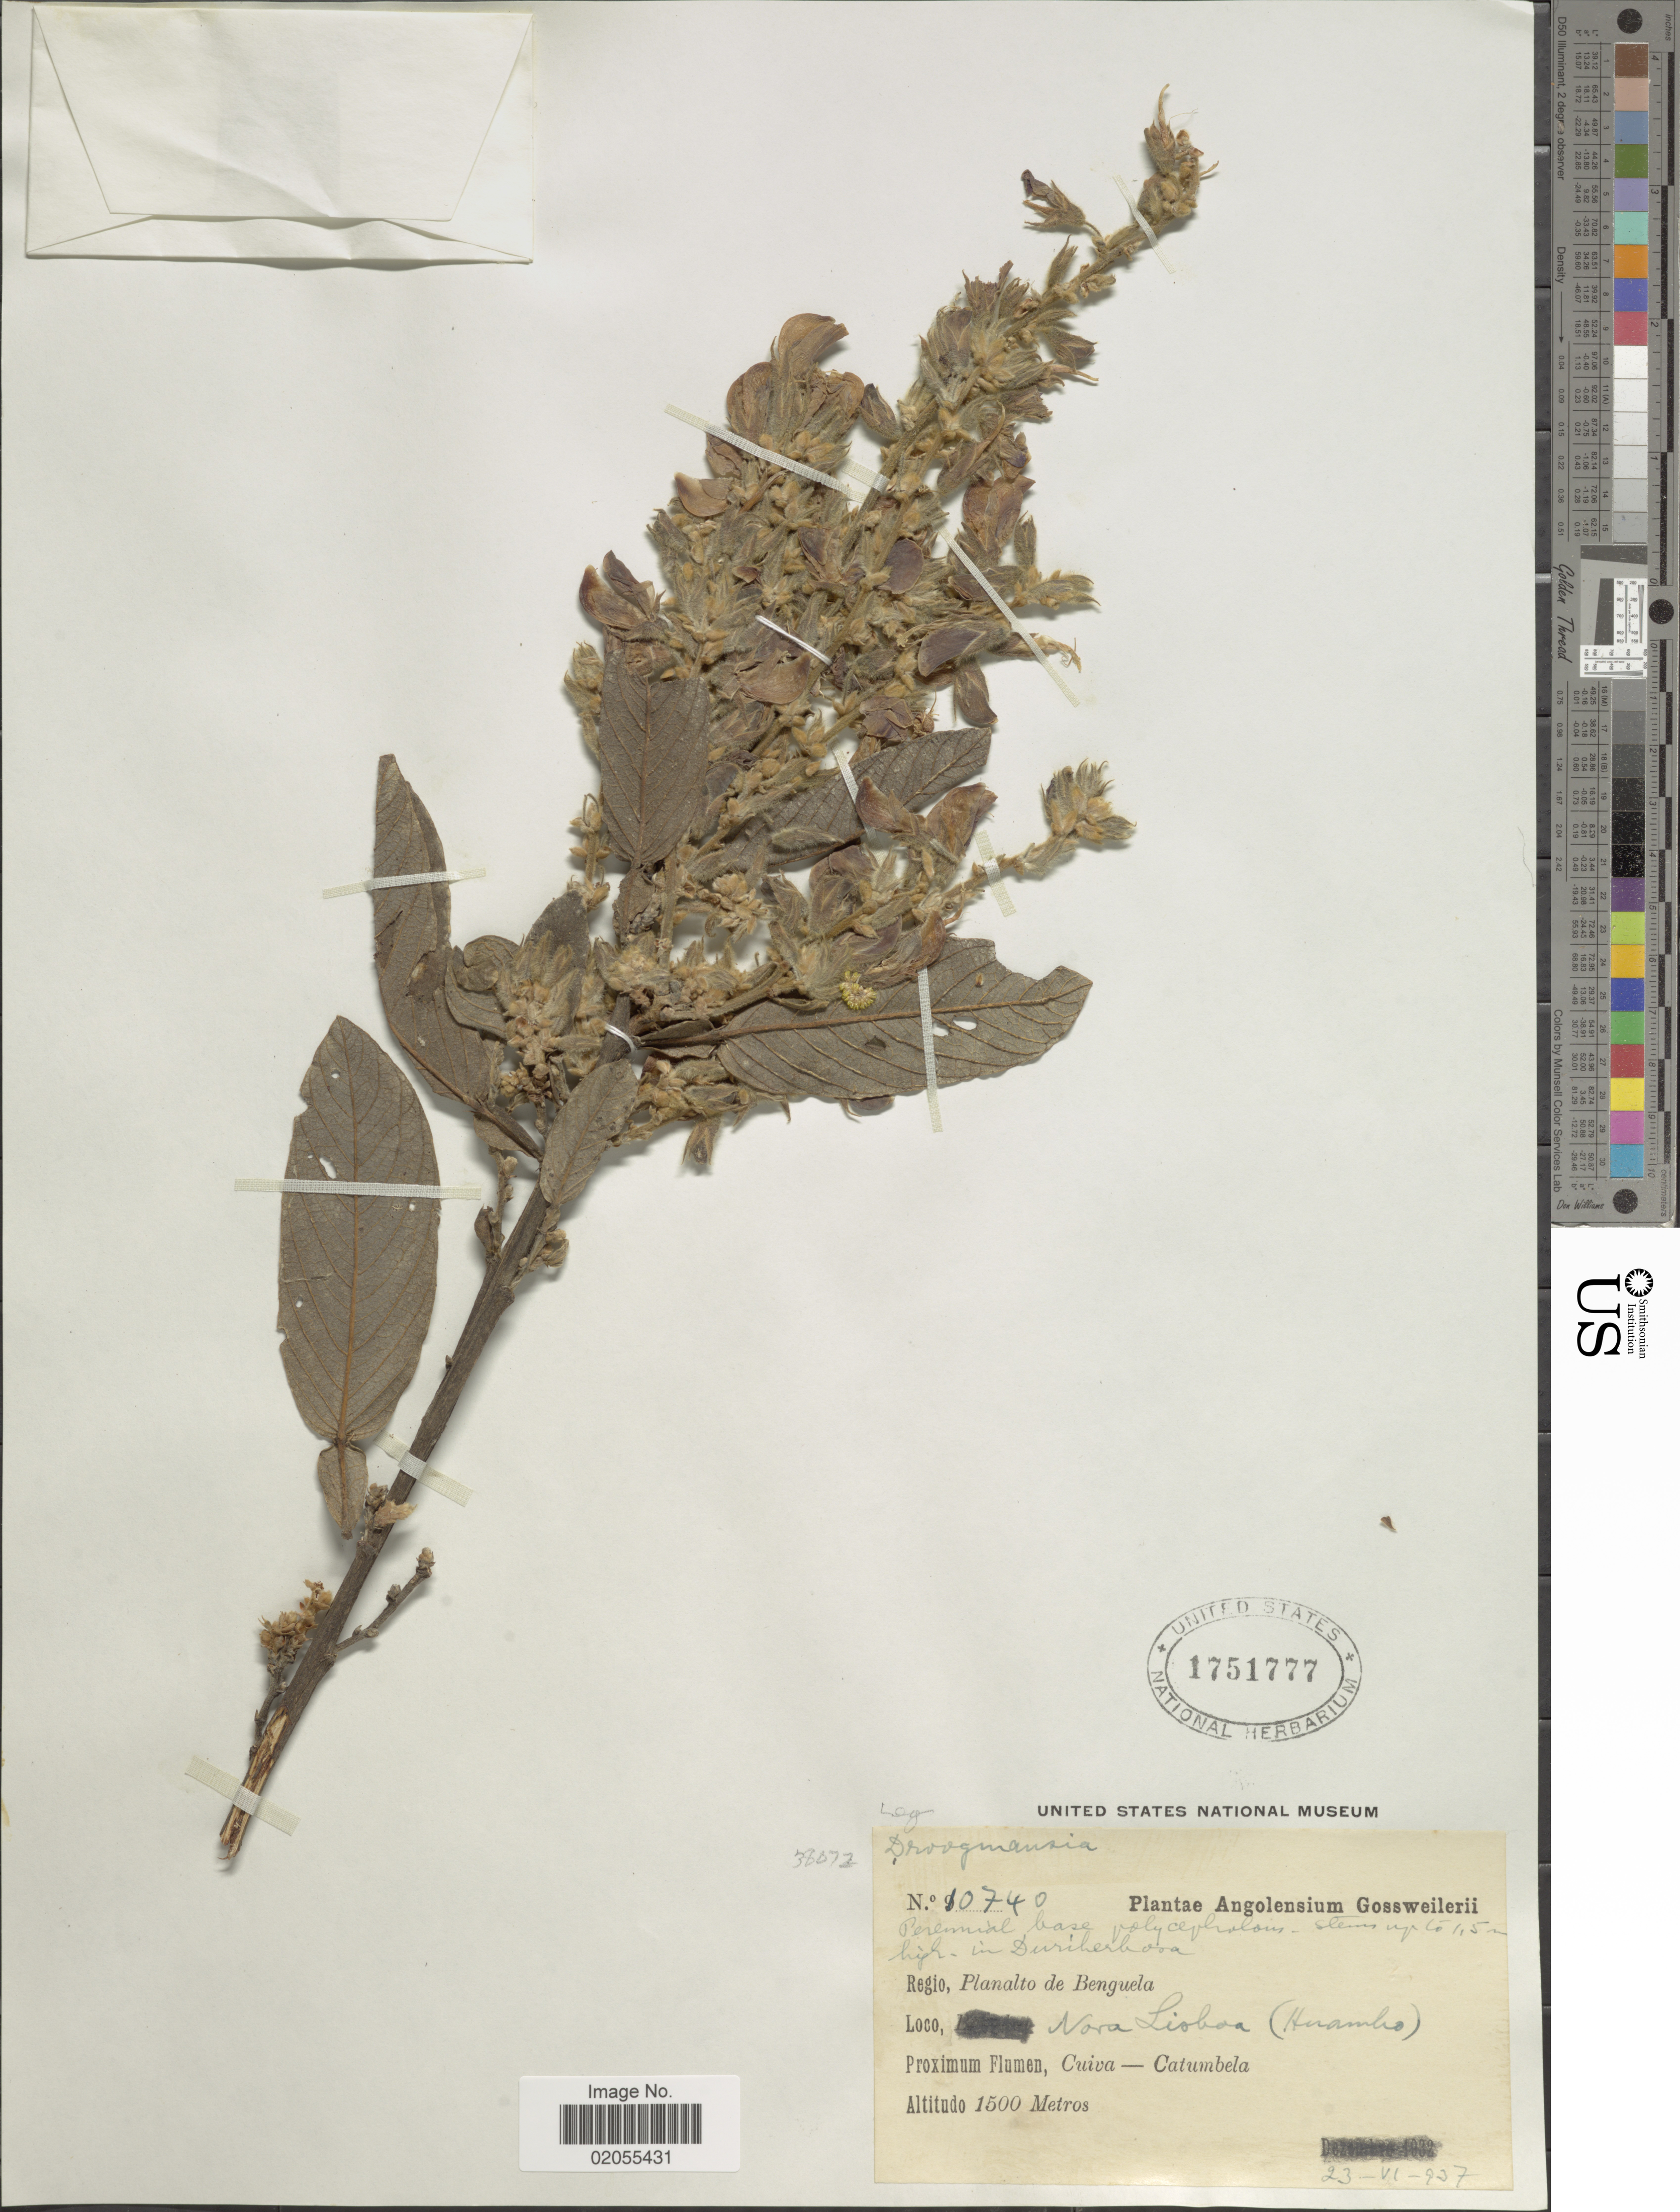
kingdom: Plantae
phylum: Tracheophyta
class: Magnoliopsida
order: Fabales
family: Fabaceae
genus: Droogmansia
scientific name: Droogmansia sp.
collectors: -. Gossweiler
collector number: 10740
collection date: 1937-06-23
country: Angola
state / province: Benguela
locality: Benguela, Nova Lisboa (Hermabo), Cuiva-Catumbela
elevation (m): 1500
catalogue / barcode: US 1751777